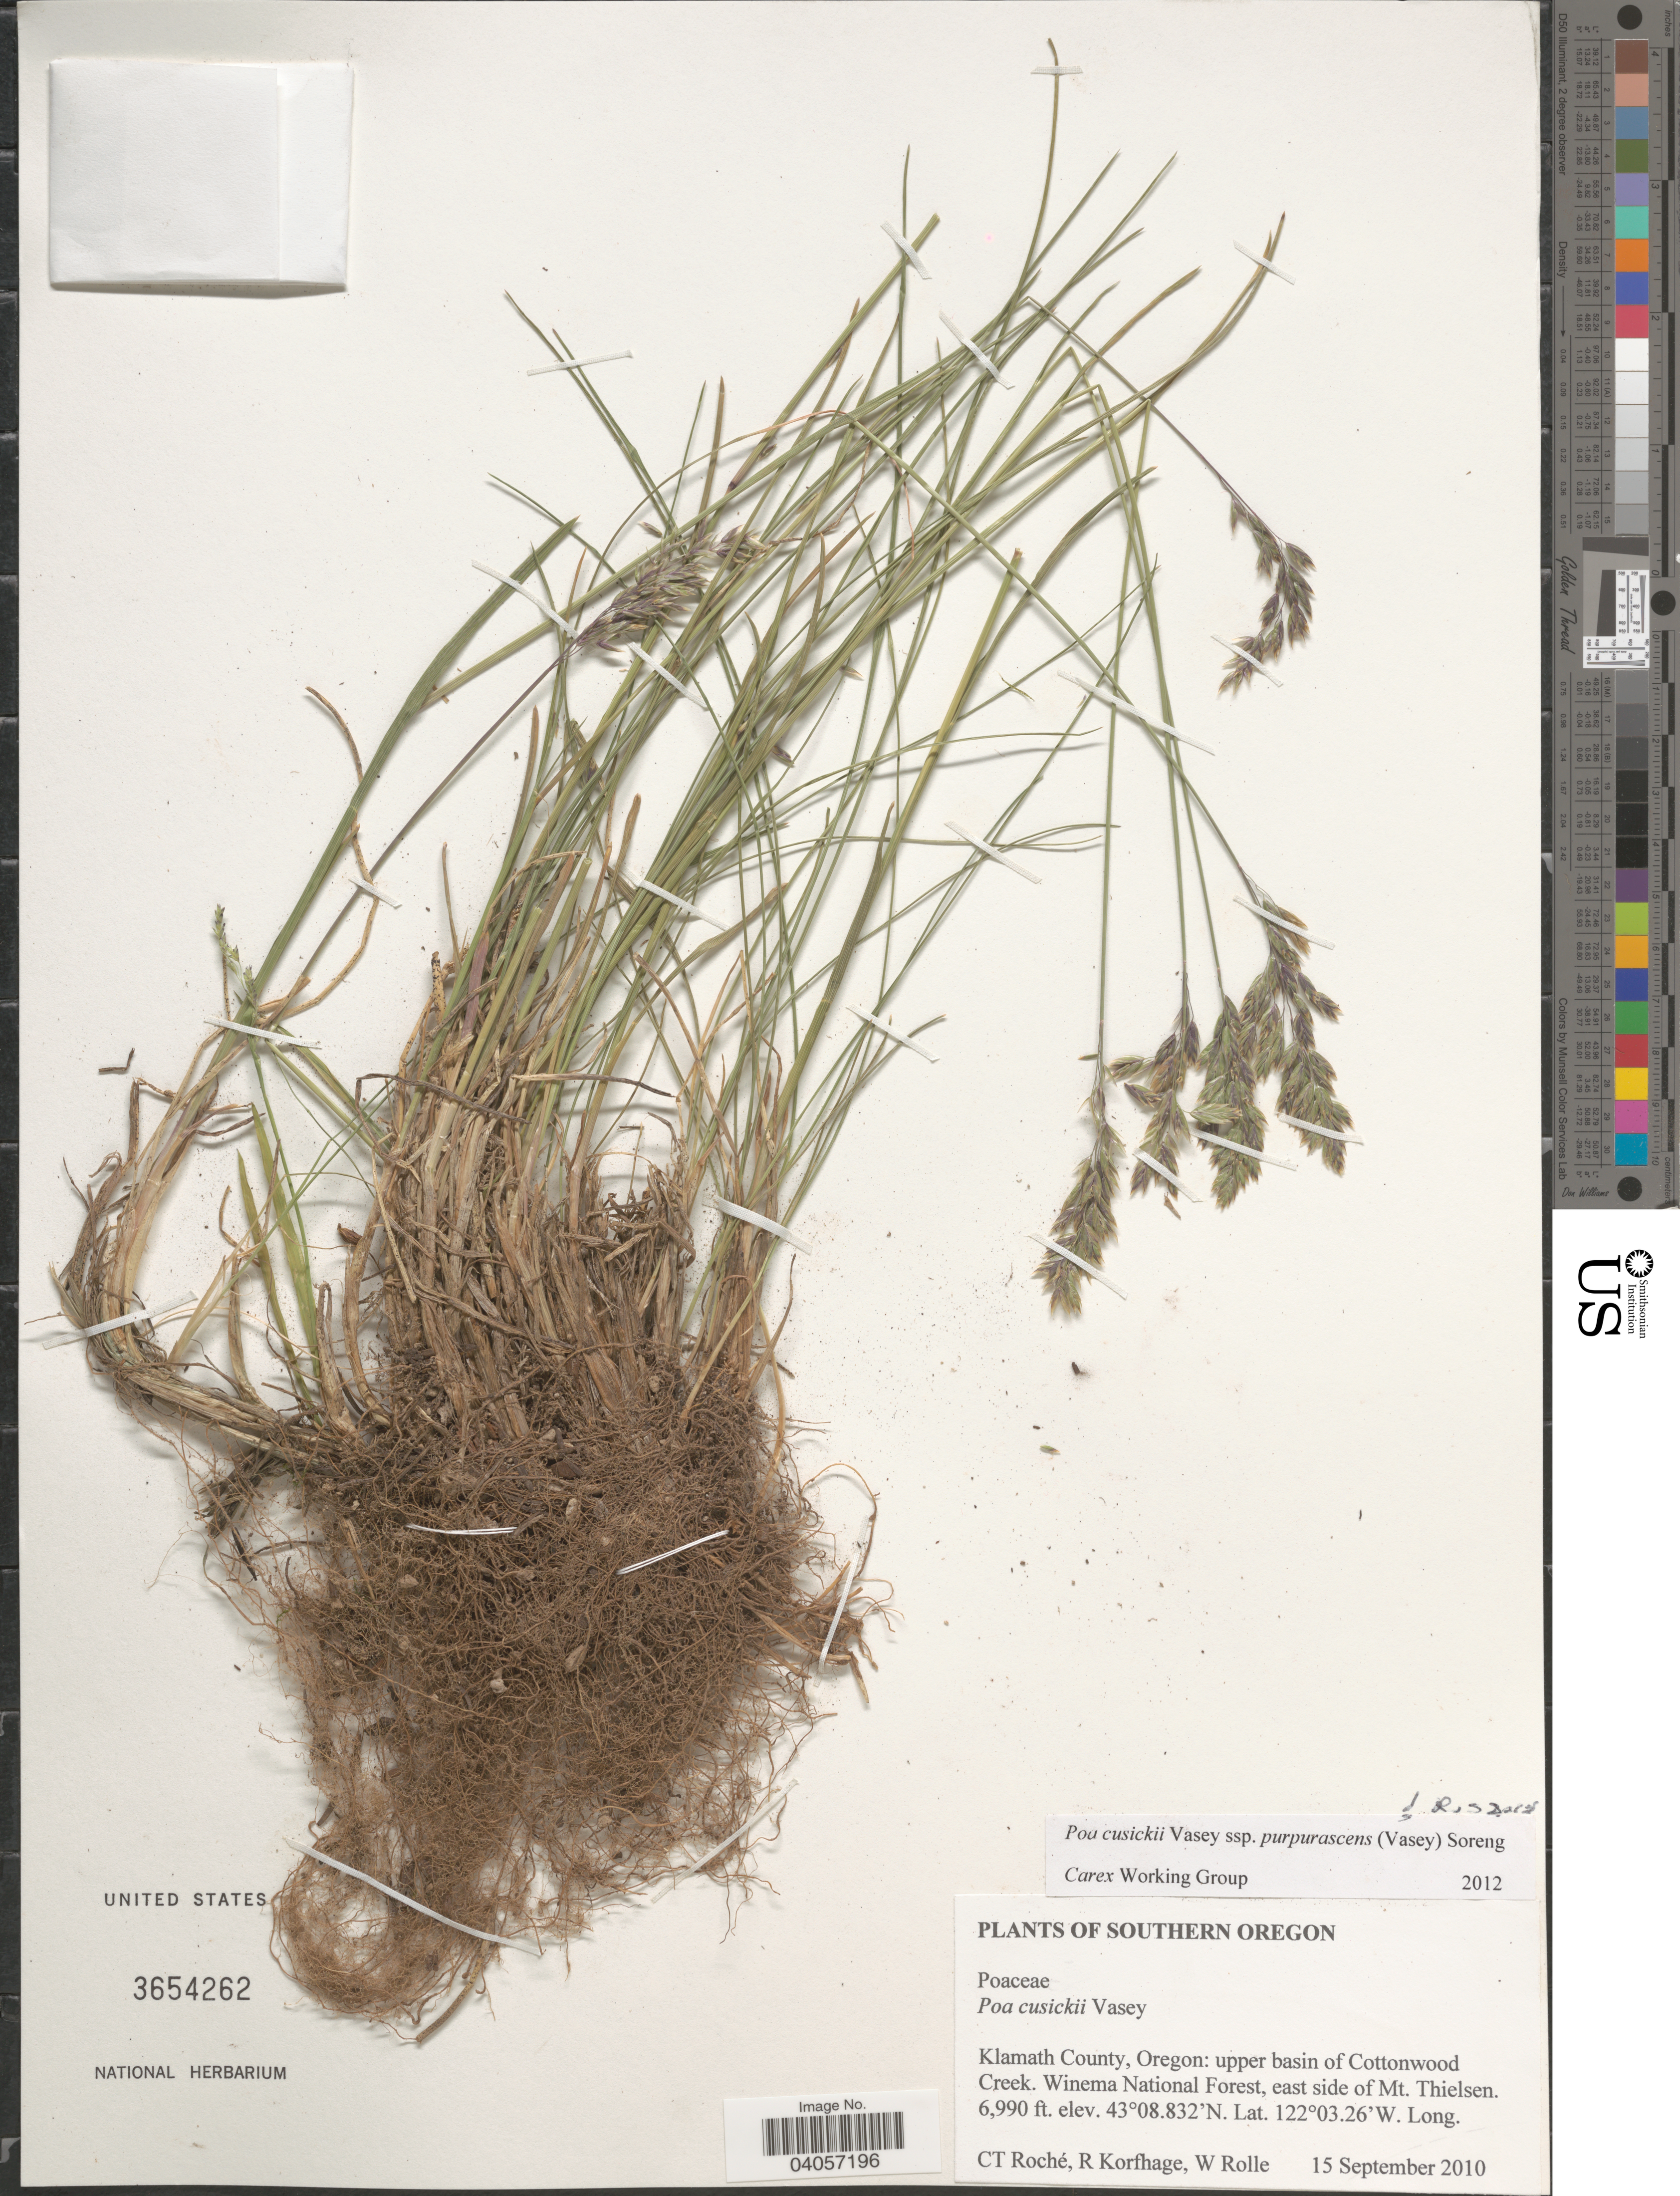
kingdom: Plantae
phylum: Tracheophyta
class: Liliopsida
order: Poales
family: Poaceae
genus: Poa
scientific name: Poa cusickii subsp. purpurascens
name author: (Vasey) Soreng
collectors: C. Roché, R. Korfhage & W. Rolle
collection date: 2010-09-15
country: United States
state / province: Oregon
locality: Southern Oregon. Klamath County: upper basin of Cottonwood Creek. Winema National Forest, east side of Mt. Thielsen.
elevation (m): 2131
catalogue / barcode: US 3654262